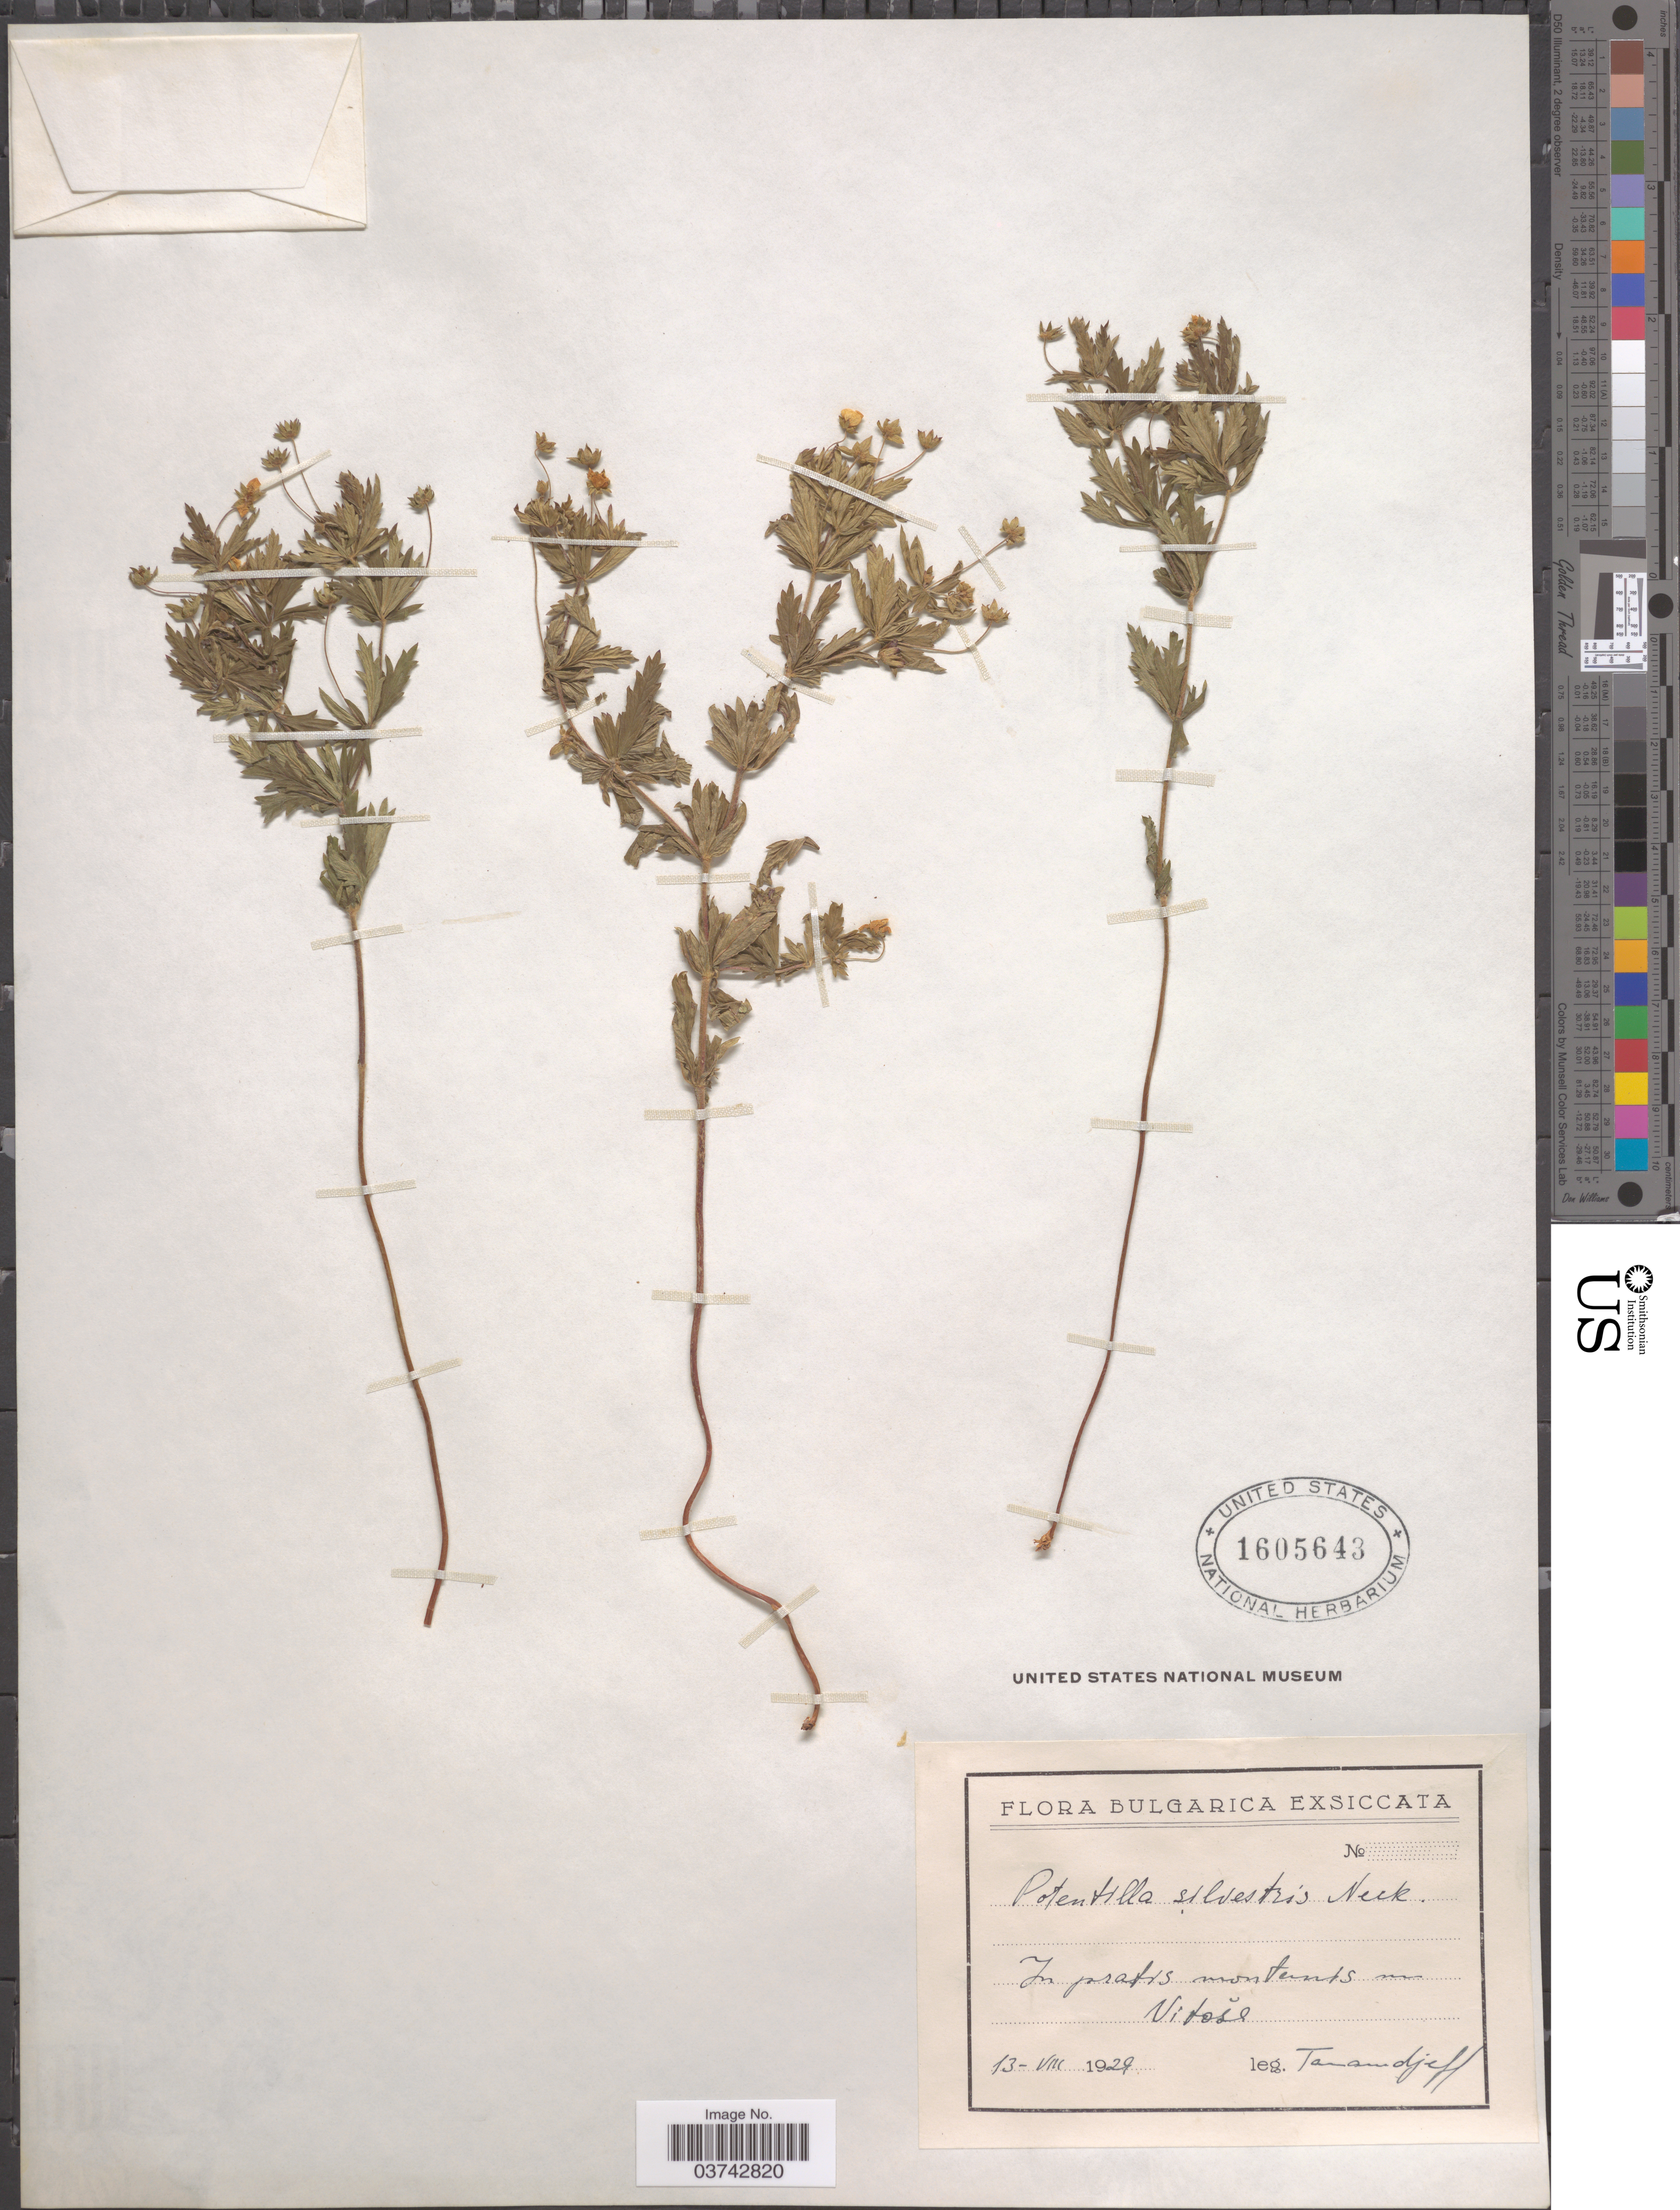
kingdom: Plantae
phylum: Tracheophyta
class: Magnoliopsida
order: Rosales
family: Rosaceae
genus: Potentilla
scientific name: Potentilla silvestris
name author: Neck.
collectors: -. Tamamdjeff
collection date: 1929-08-13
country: Bulgaria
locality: Bulgarica. In pratis montants nr Vitose.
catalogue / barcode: US 1605643